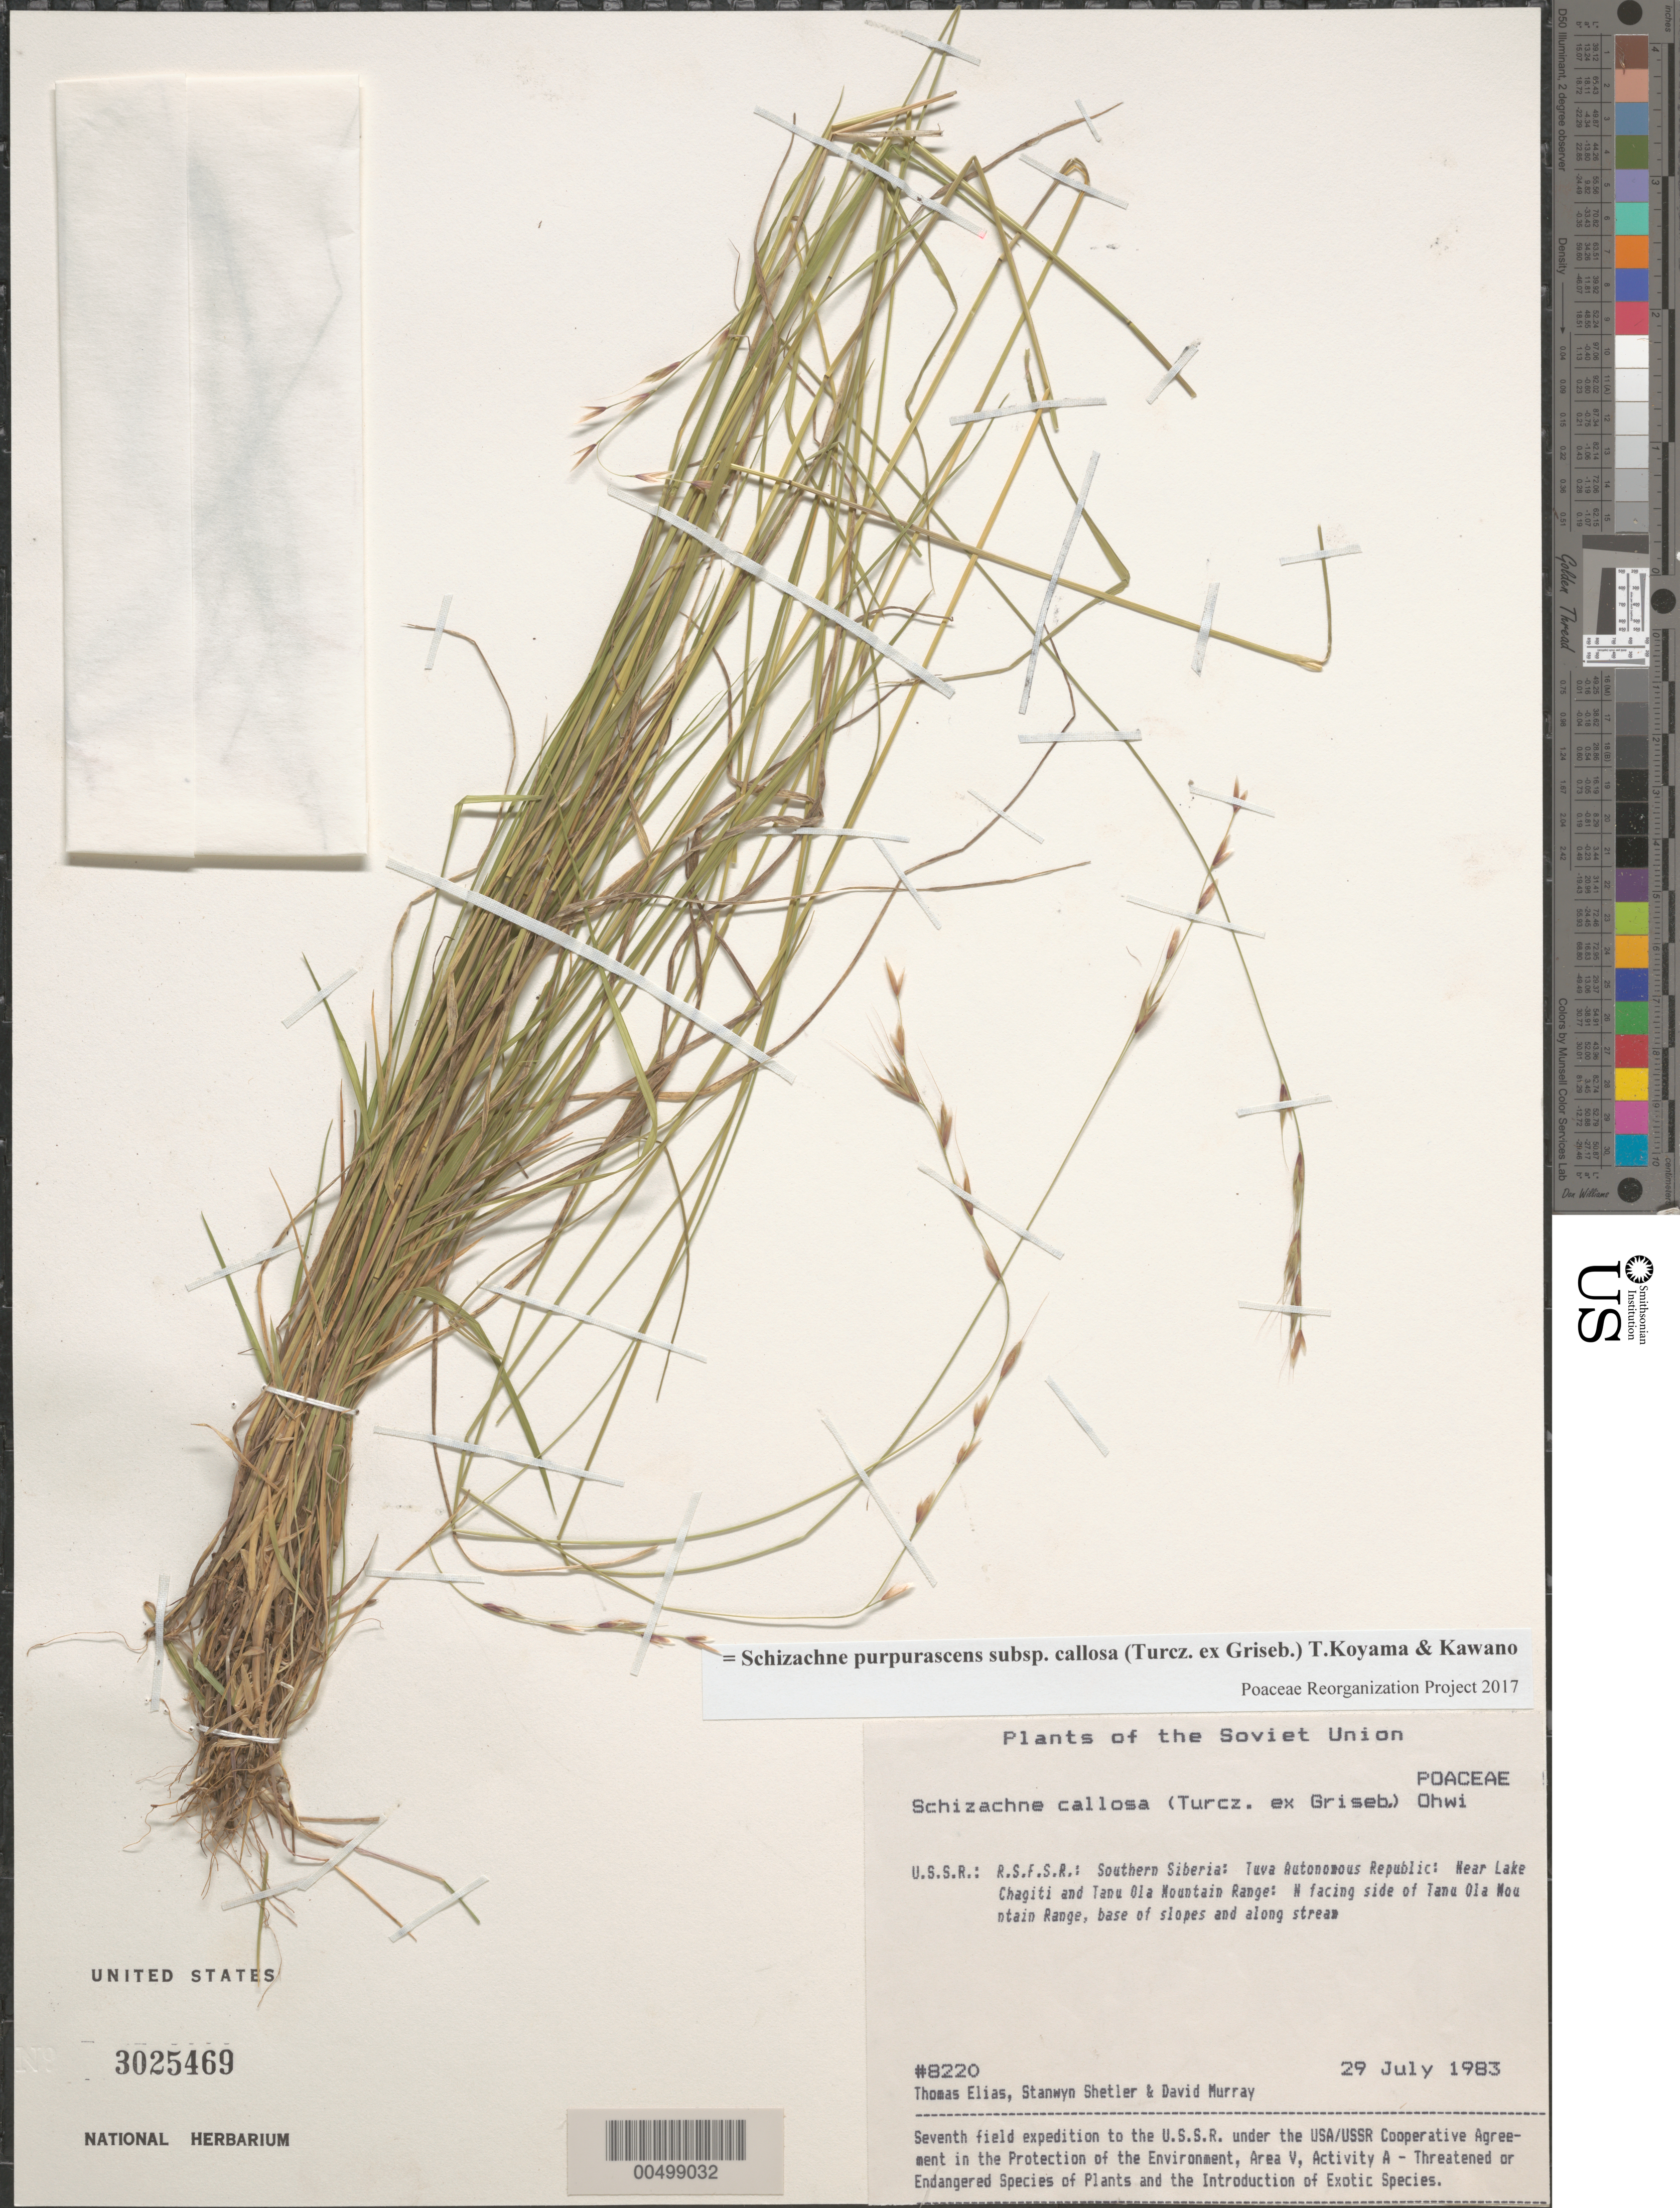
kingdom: Plantae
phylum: Tracheophyta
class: Liliopsida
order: Poales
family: Poaceae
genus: Schizachne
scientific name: Schizachne callosa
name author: (Turcz. ex Griseb.) Ohwi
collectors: T. Elias, S. Shetler & D. F. Murray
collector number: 8220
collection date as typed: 29 Jul 1983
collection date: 1983-07-29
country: Russian Federation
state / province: Tuva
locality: Near Lake Chagatai and N-facing side of Tannu-Ola Mountain Range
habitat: base of slopes and along stream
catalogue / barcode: US 3025469